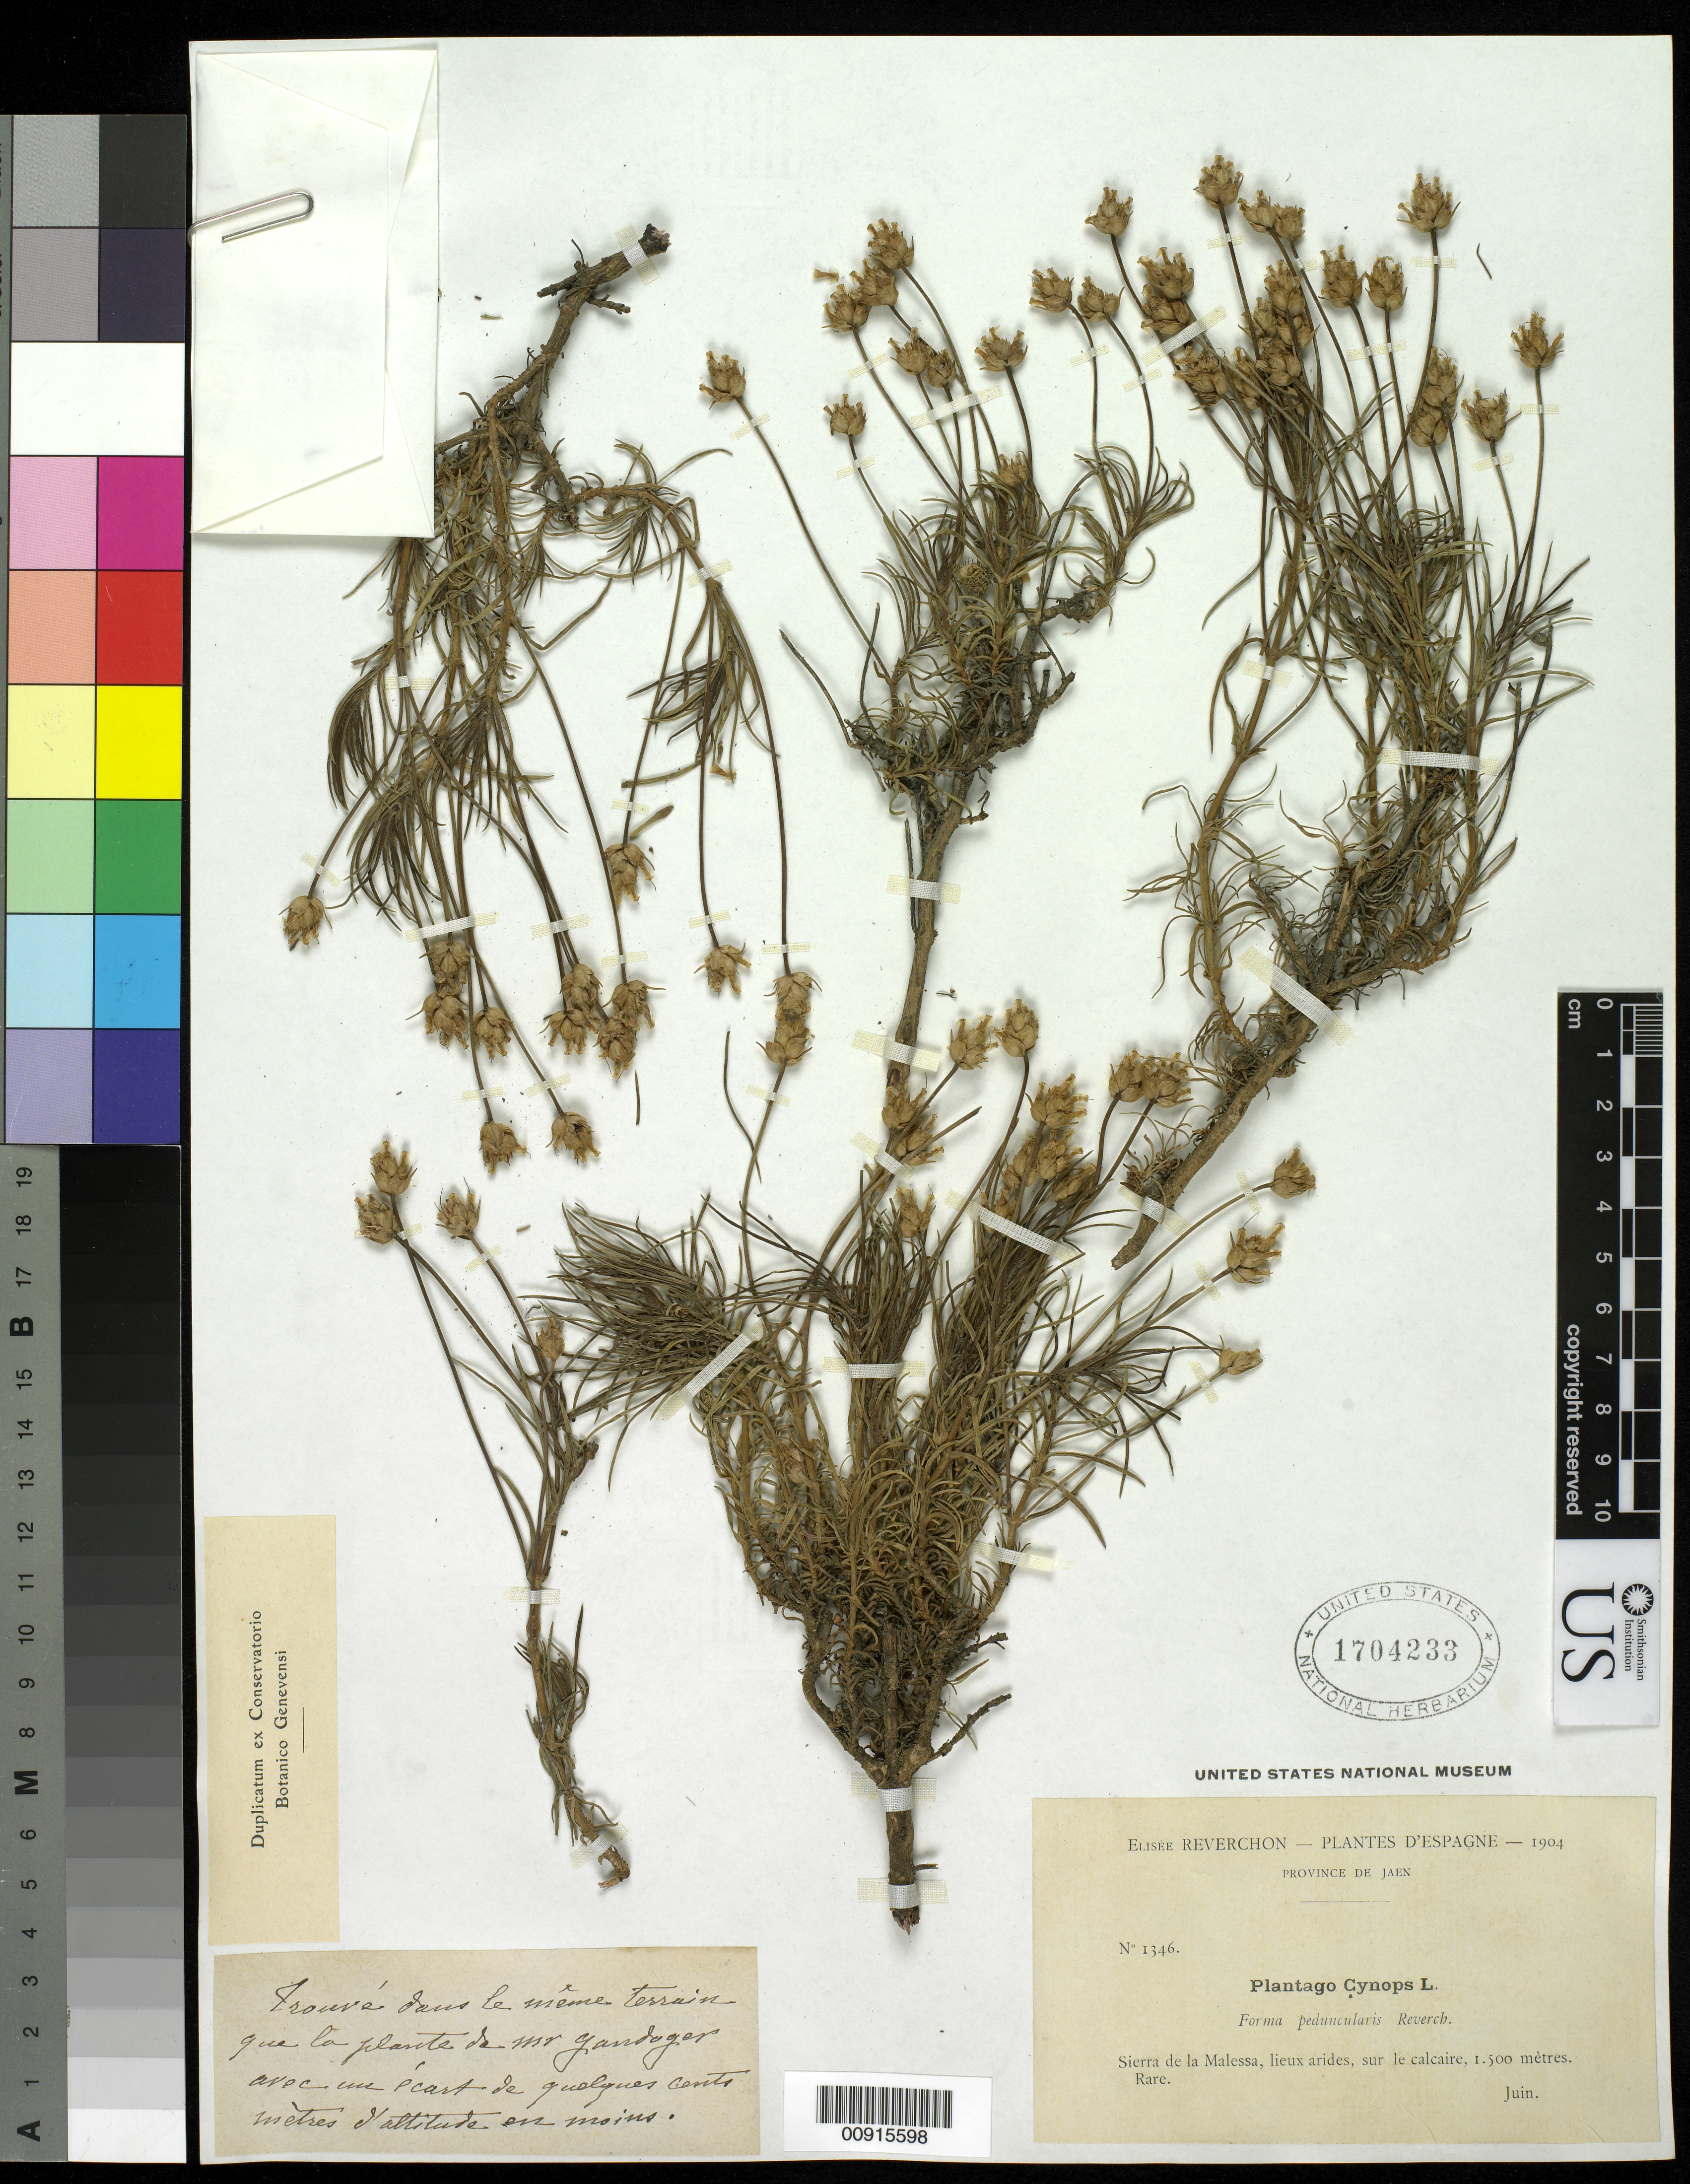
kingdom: Plantae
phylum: Tracheophyta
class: Magnoliopsida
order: Lamiales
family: Plantaginaceae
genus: Plantago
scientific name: Plantago sempervirens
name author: Crantz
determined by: Shipunov, Alexey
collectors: E. Reverchon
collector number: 1346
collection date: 1904-06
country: Spain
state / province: Andalucía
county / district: Jaen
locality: Sierra de la Malessa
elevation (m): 1500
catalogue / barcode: US 1704233